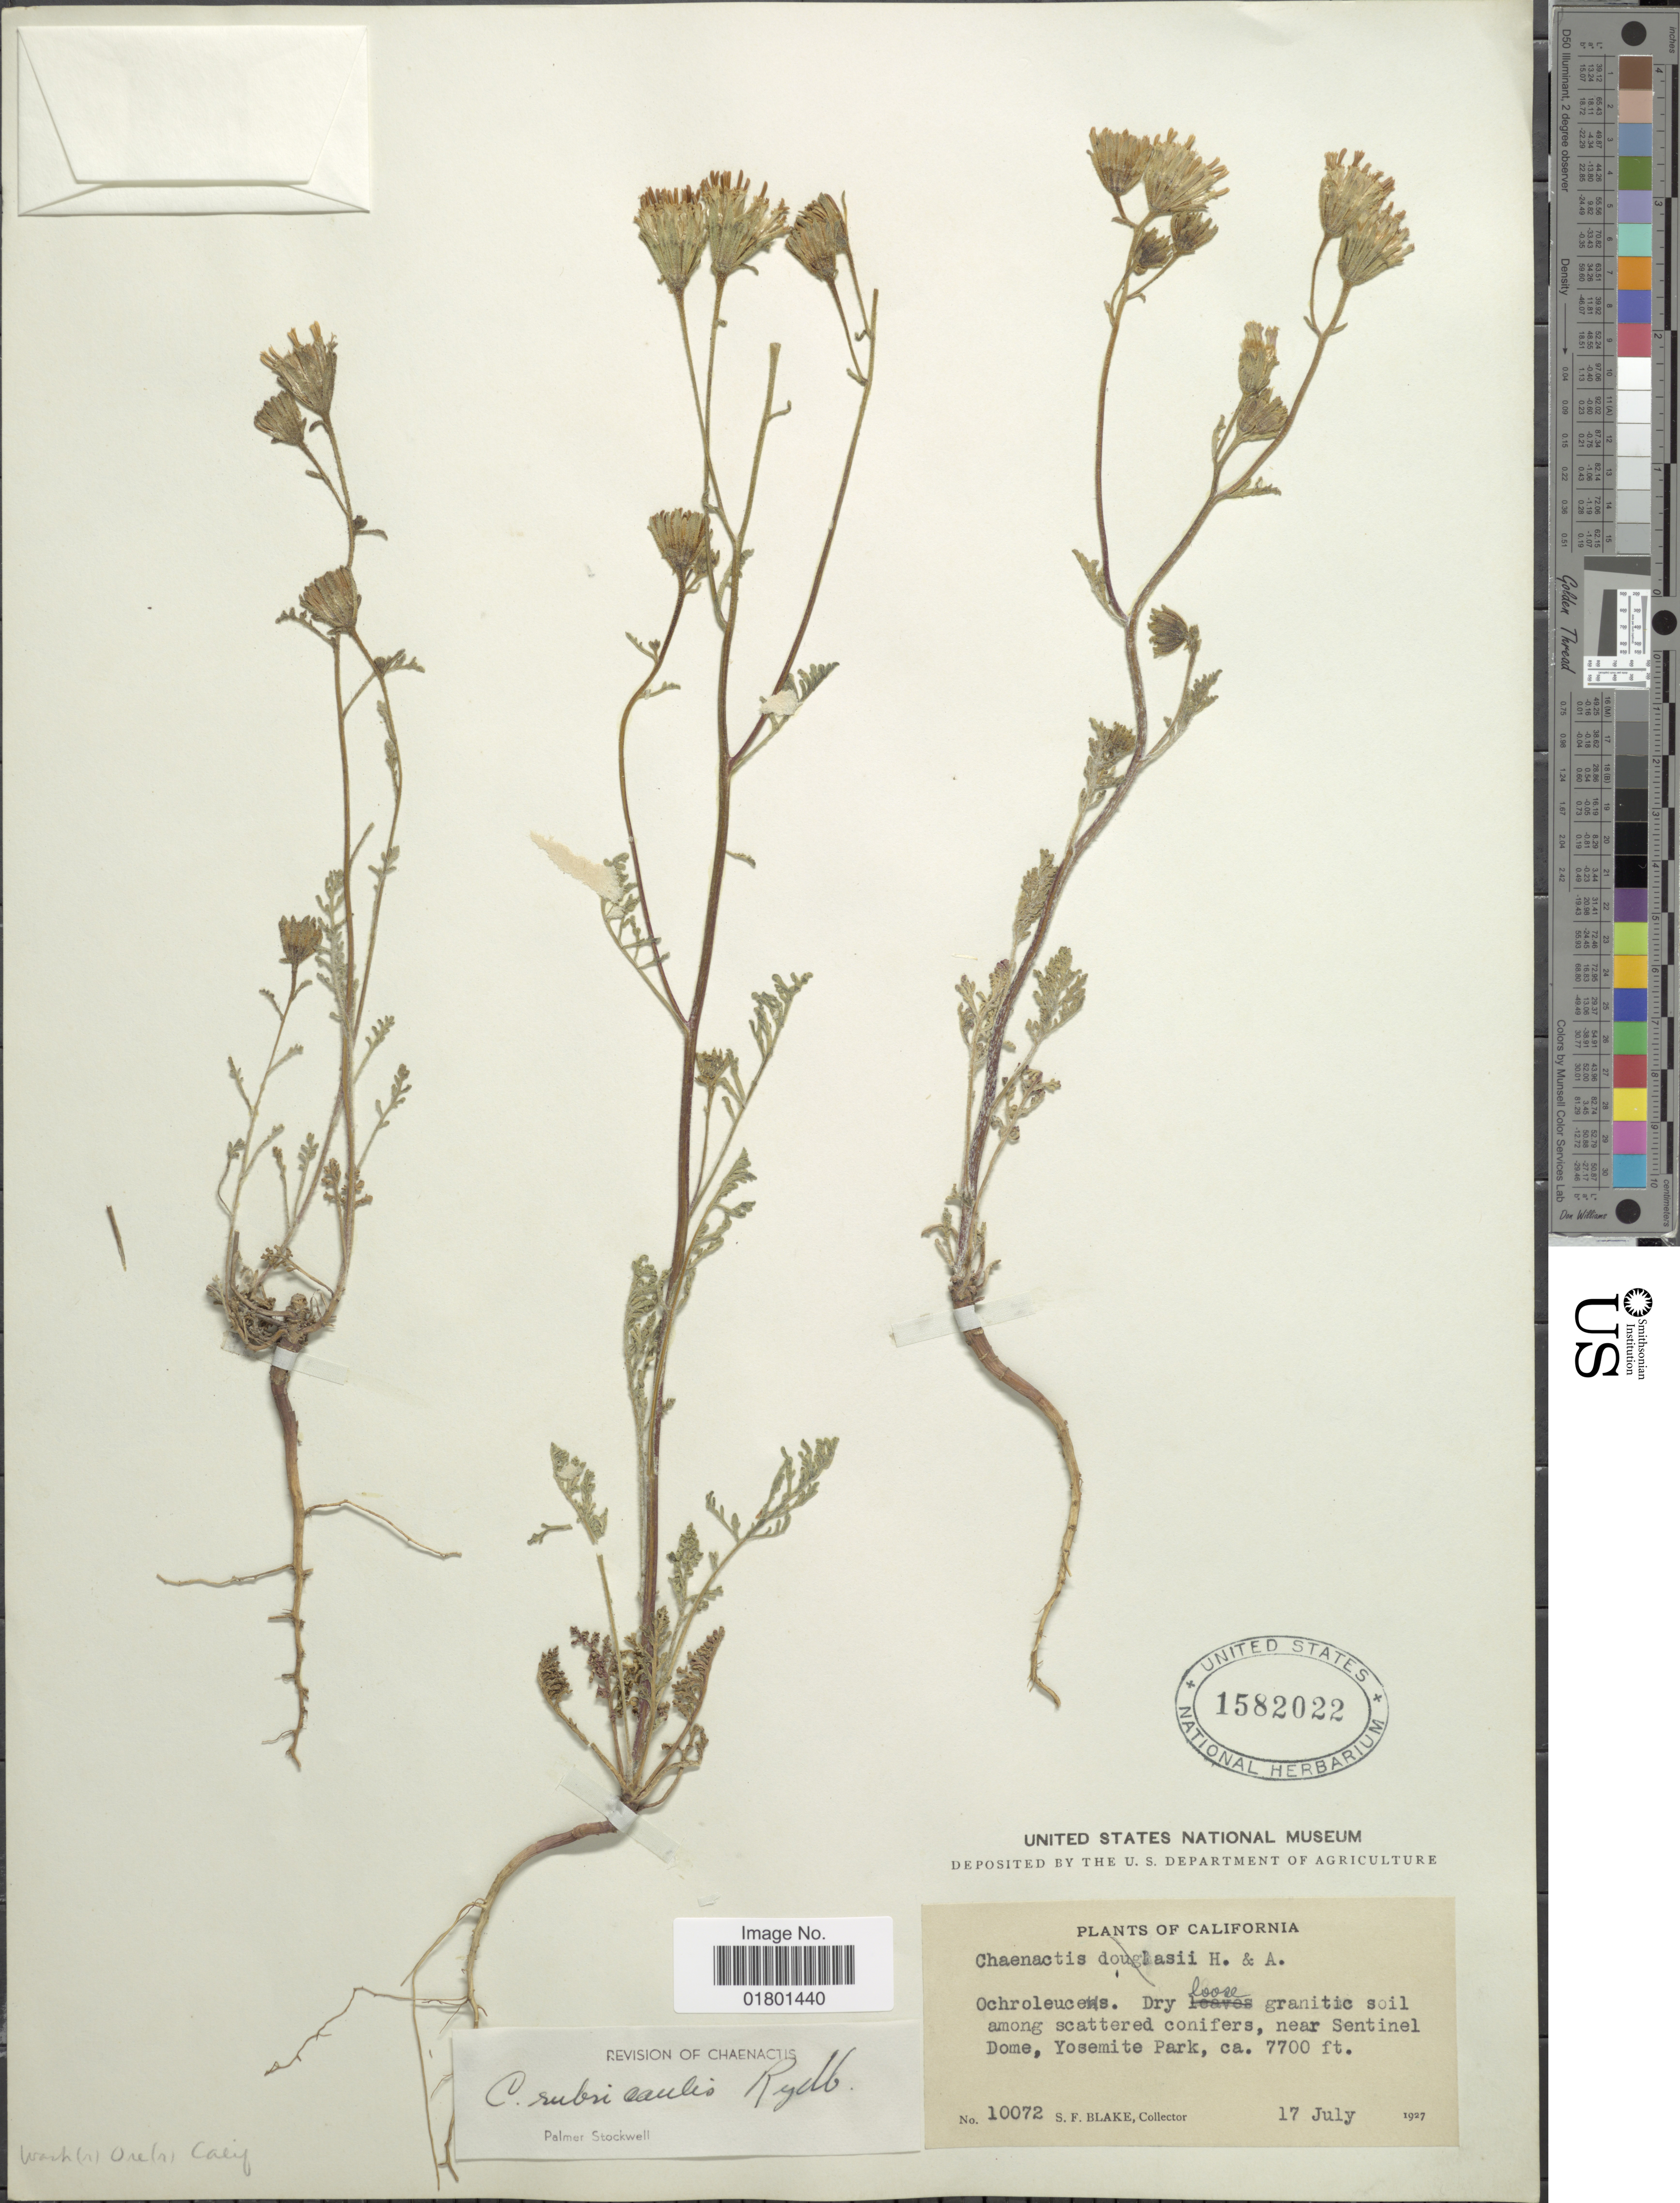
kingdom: Plantae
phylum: Tracheophyta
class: Magnoliopsida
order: Asterales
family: Asteraceae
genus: Chaenactis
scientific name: Chaenactis rubricaulis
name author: Rydb.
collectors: S. Blake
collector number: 10072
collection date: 1927-07-17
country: United States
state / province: California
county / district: Mariposa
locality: Dry loose granitic soil among scattered conifers, near Sentinel Dome, Yosemite Park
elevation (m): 2347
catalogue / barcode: US 1582022